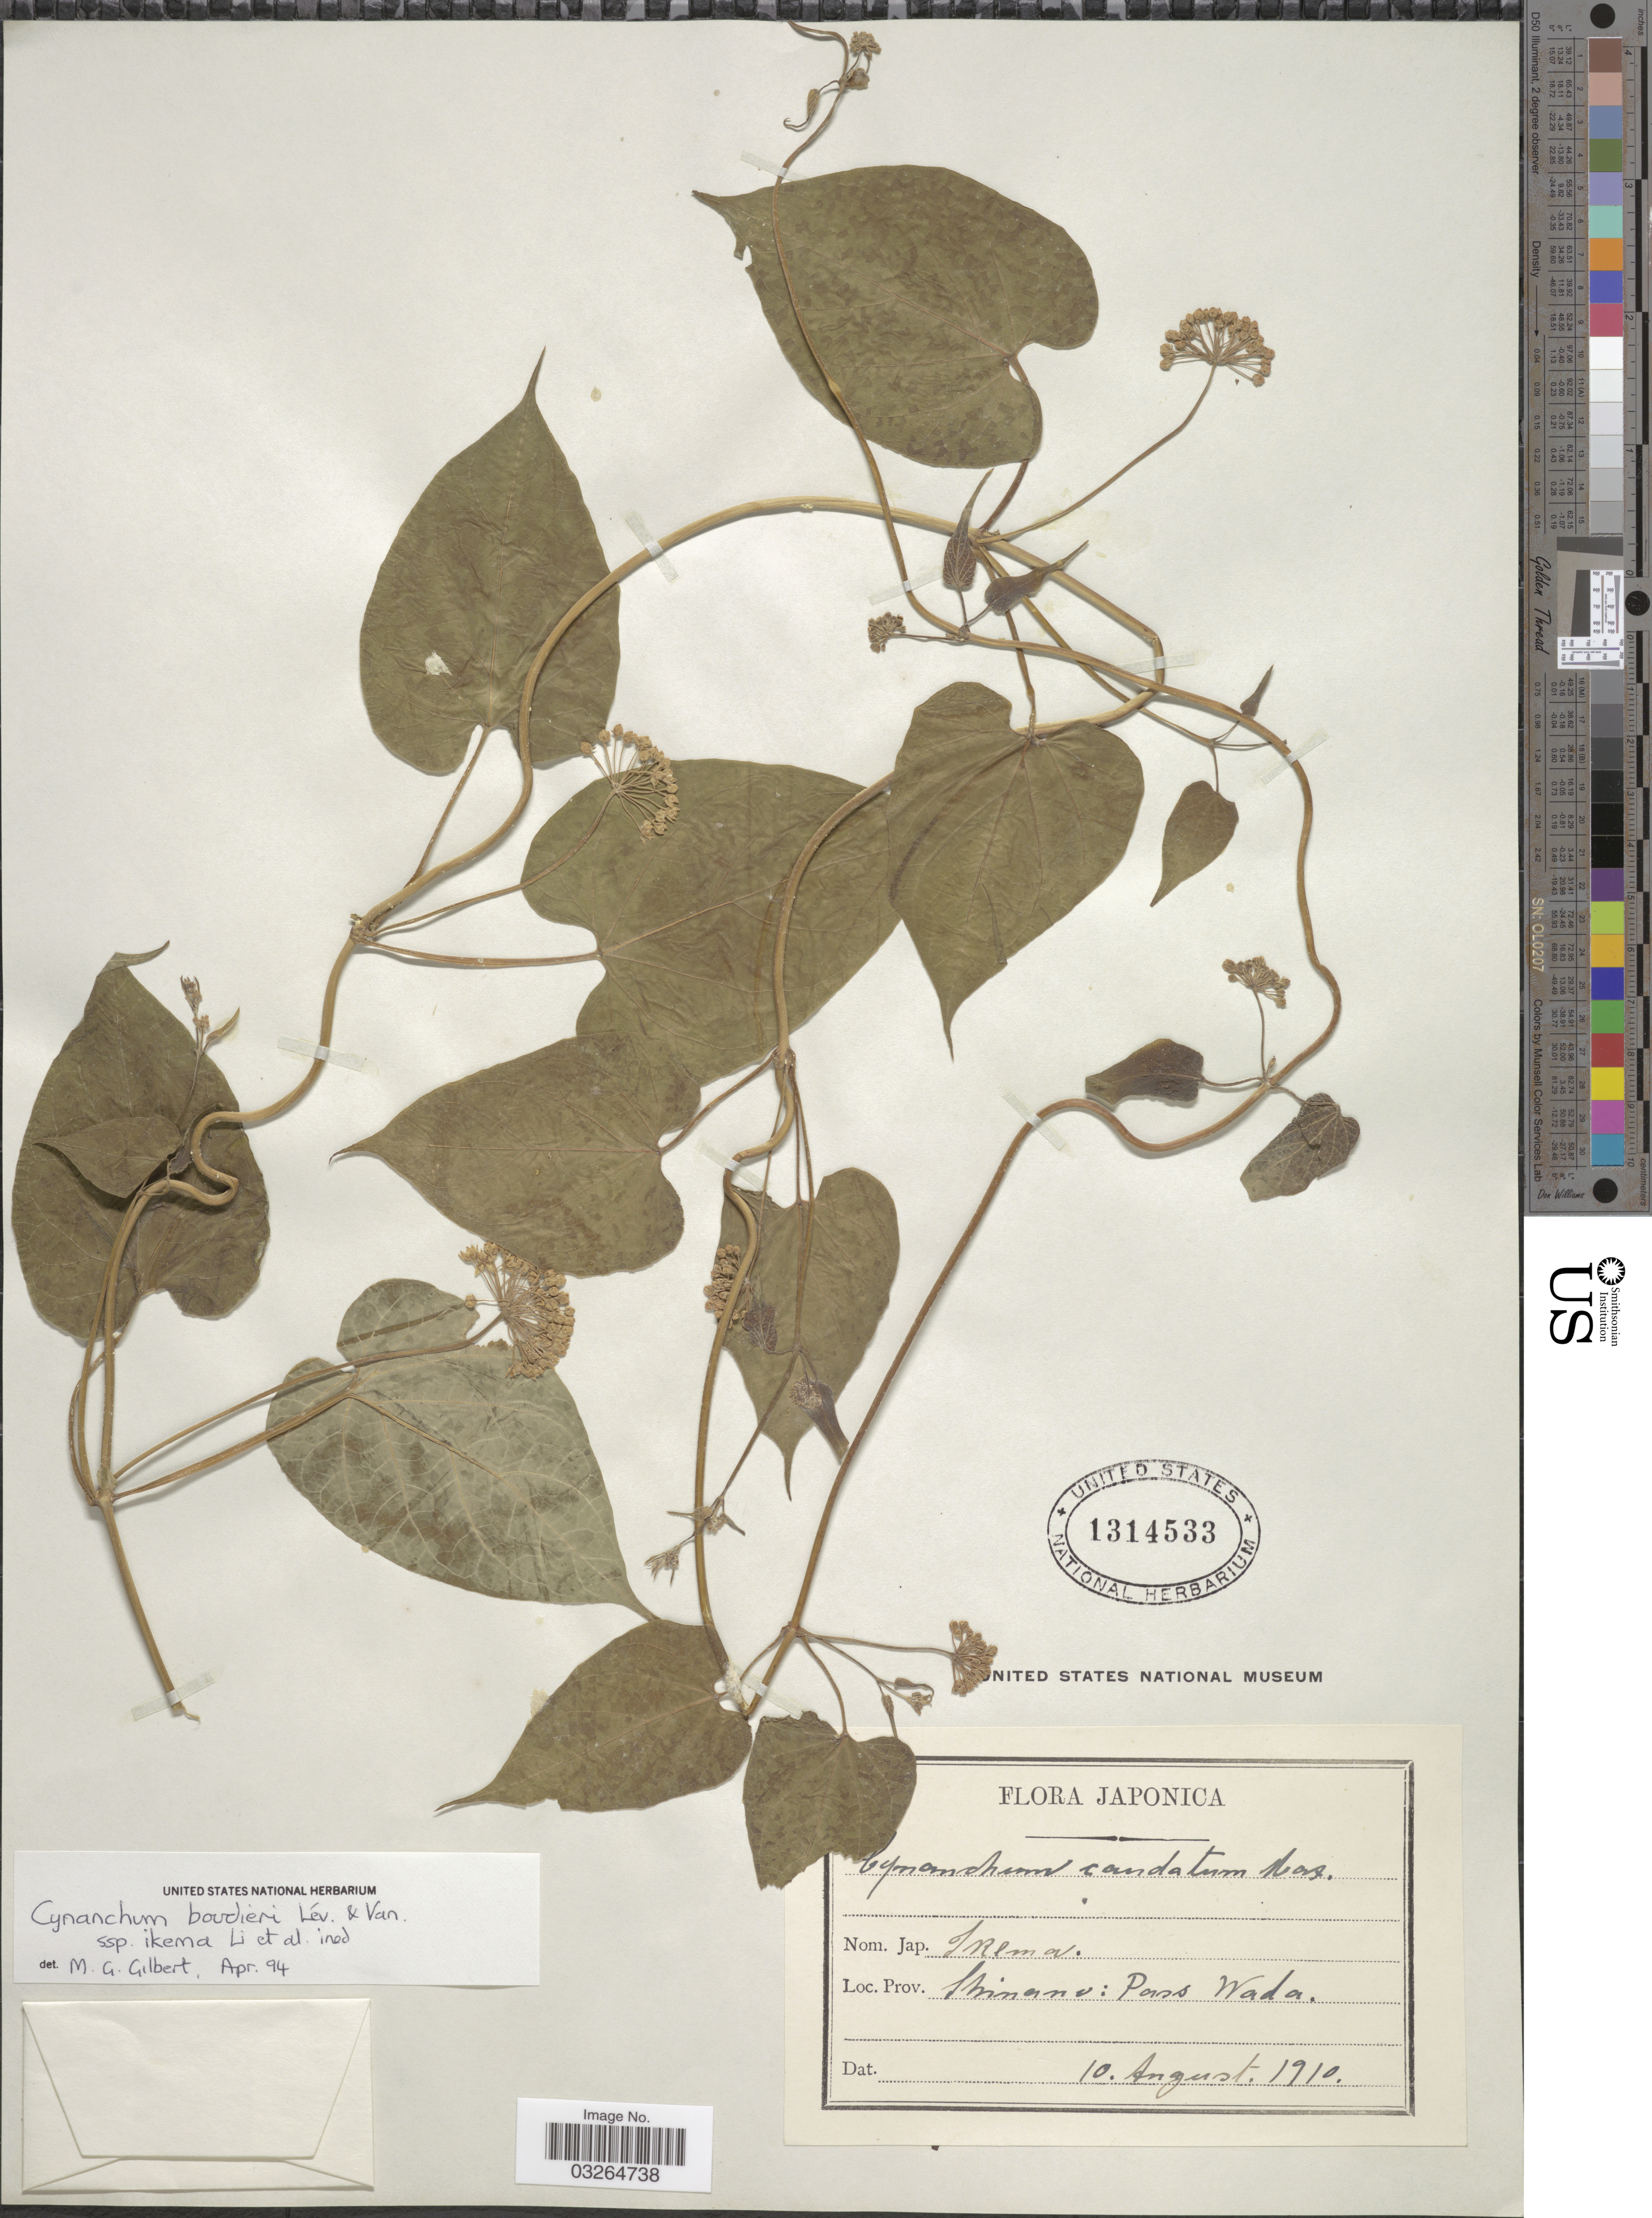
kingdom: Plantae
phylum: Tracheophyta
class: Magnoliopsida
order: Gentianales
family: Apocynaceae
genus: Cynanchum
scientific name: Cynanchum boudieri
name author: H. Lév. & Vaniot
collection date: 1910-08-10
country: Japan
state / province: Simane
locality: Shimano: Pass Wada.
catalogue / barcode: US 1314533